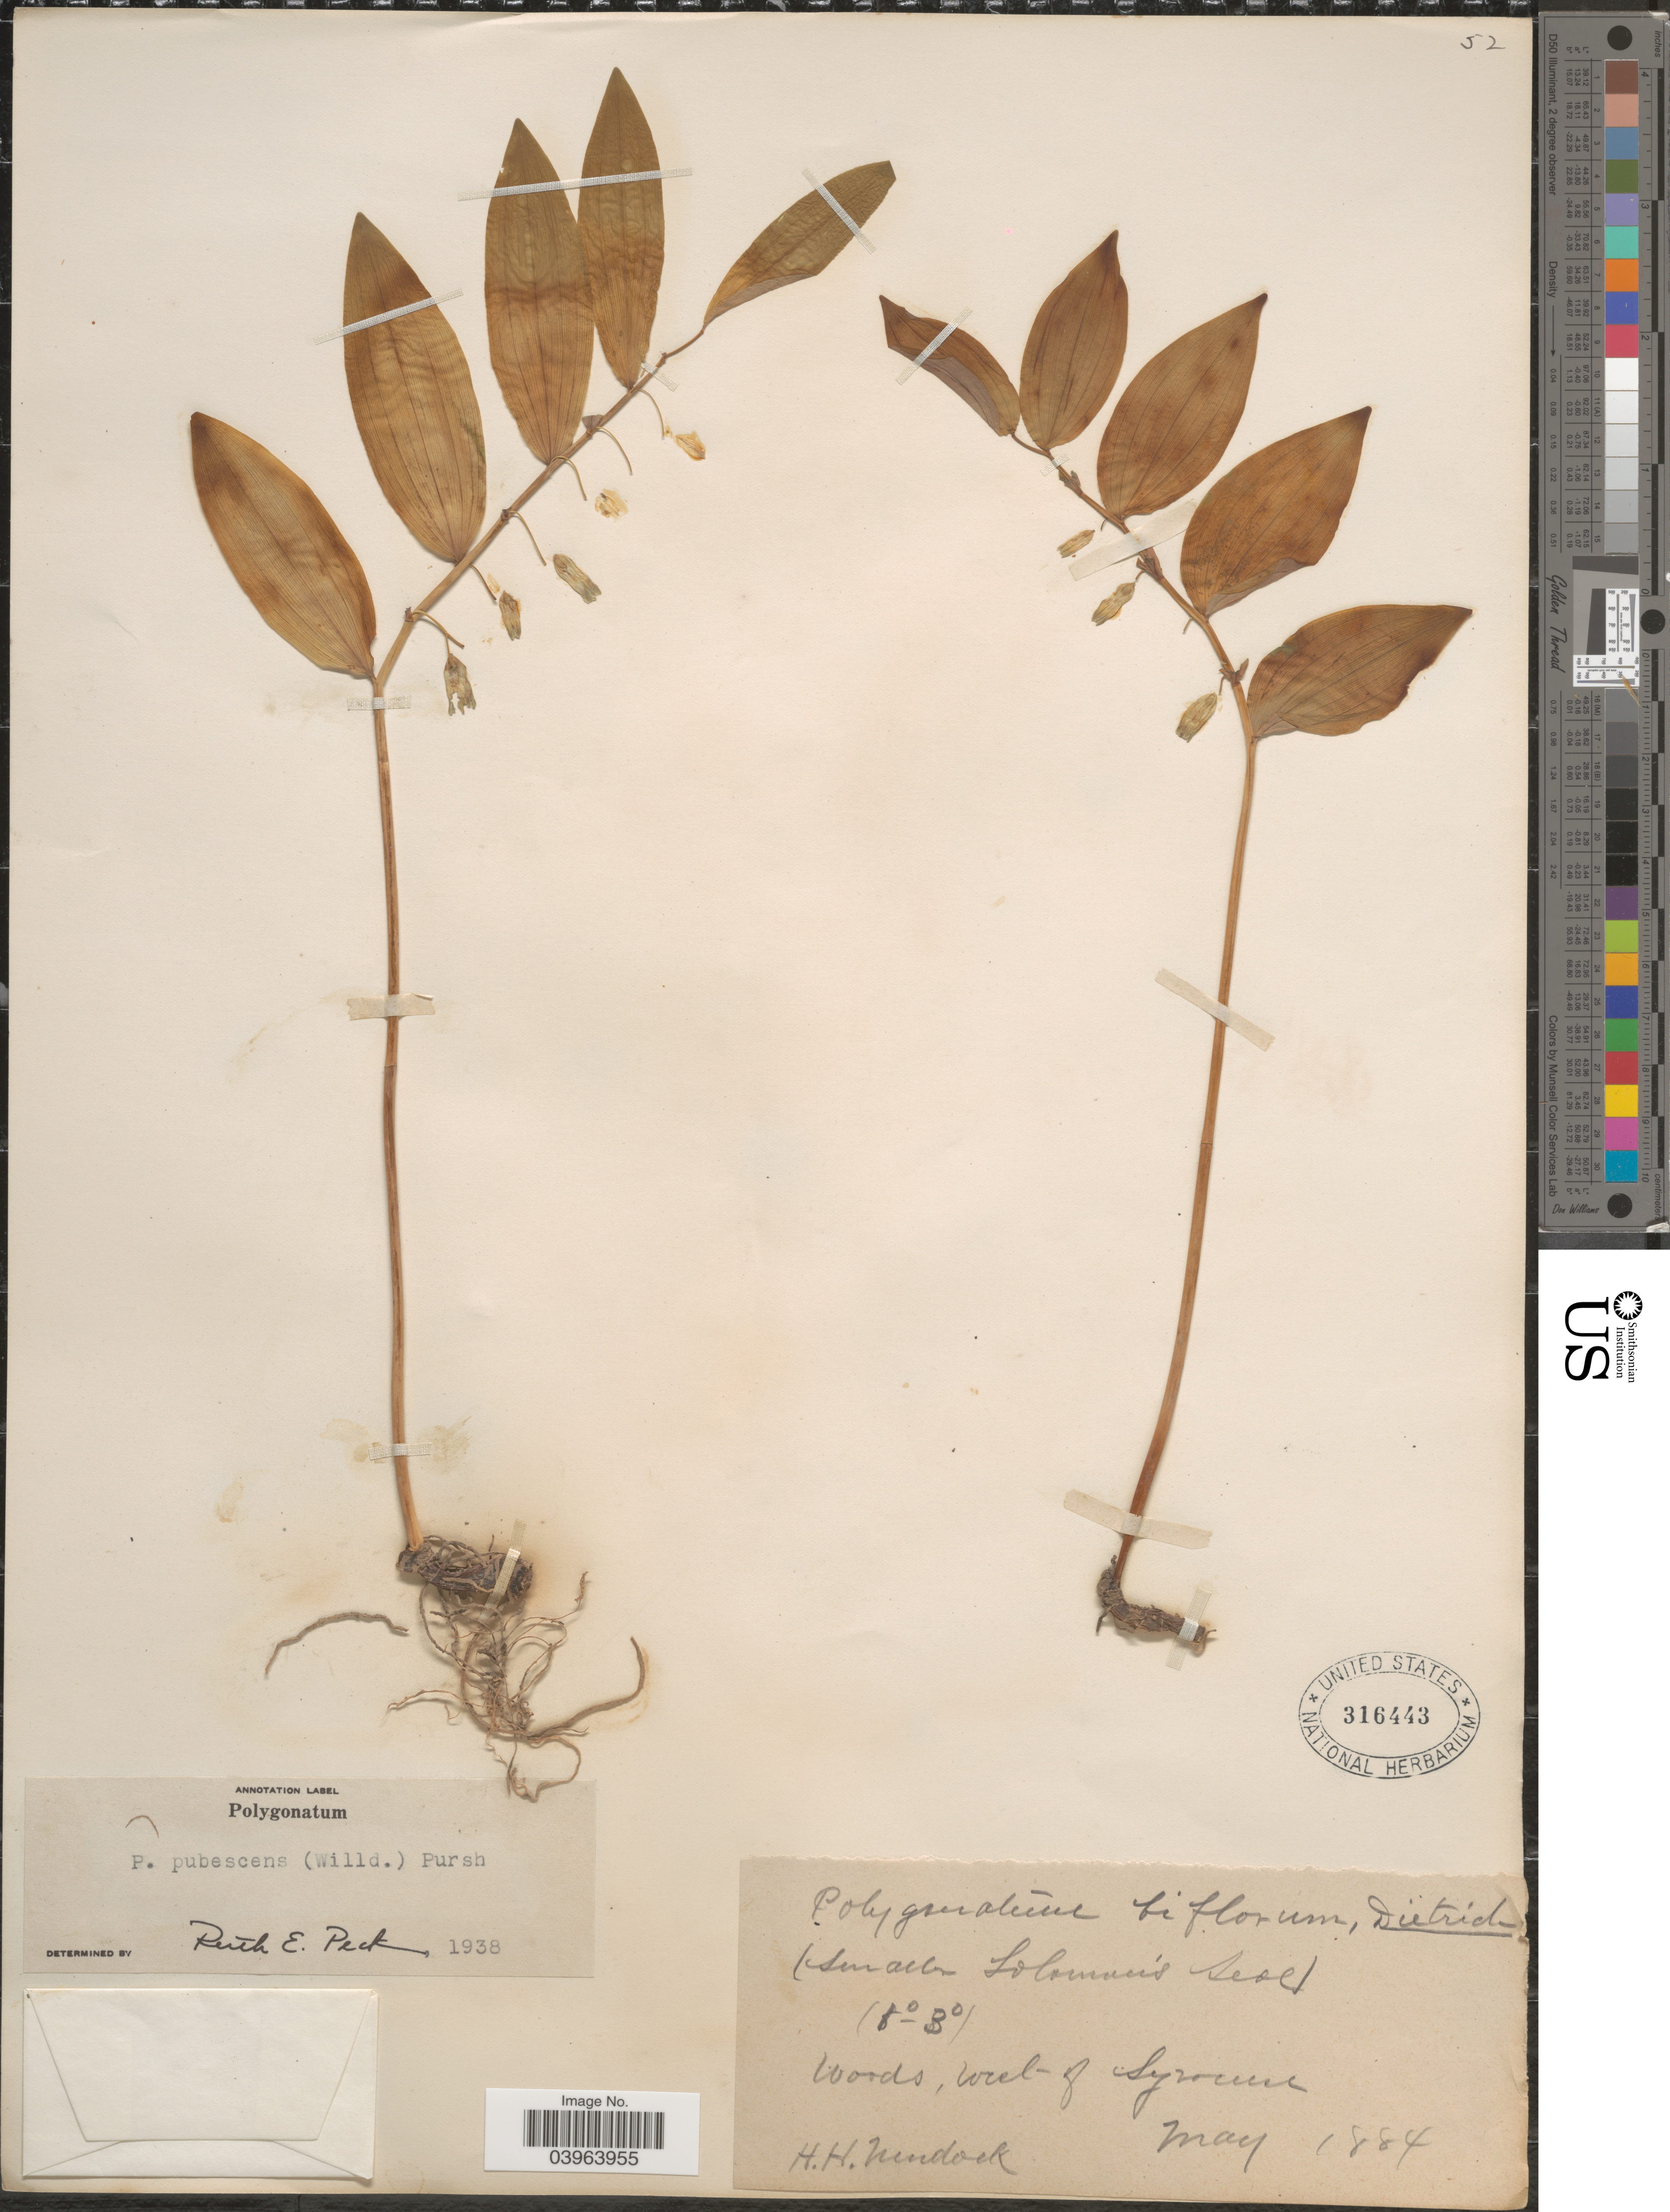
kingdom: Plantae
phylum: Tracheophyta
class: Liliopsida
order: Asparagales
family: Asparagaceae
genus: Polygonatum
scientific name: Polygonatum pubescens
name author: (Willd.) Pursh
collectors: H. H. Murdock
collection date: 1884-05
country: United States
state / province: New York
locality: West of Syracuse.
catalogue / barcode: US 316443